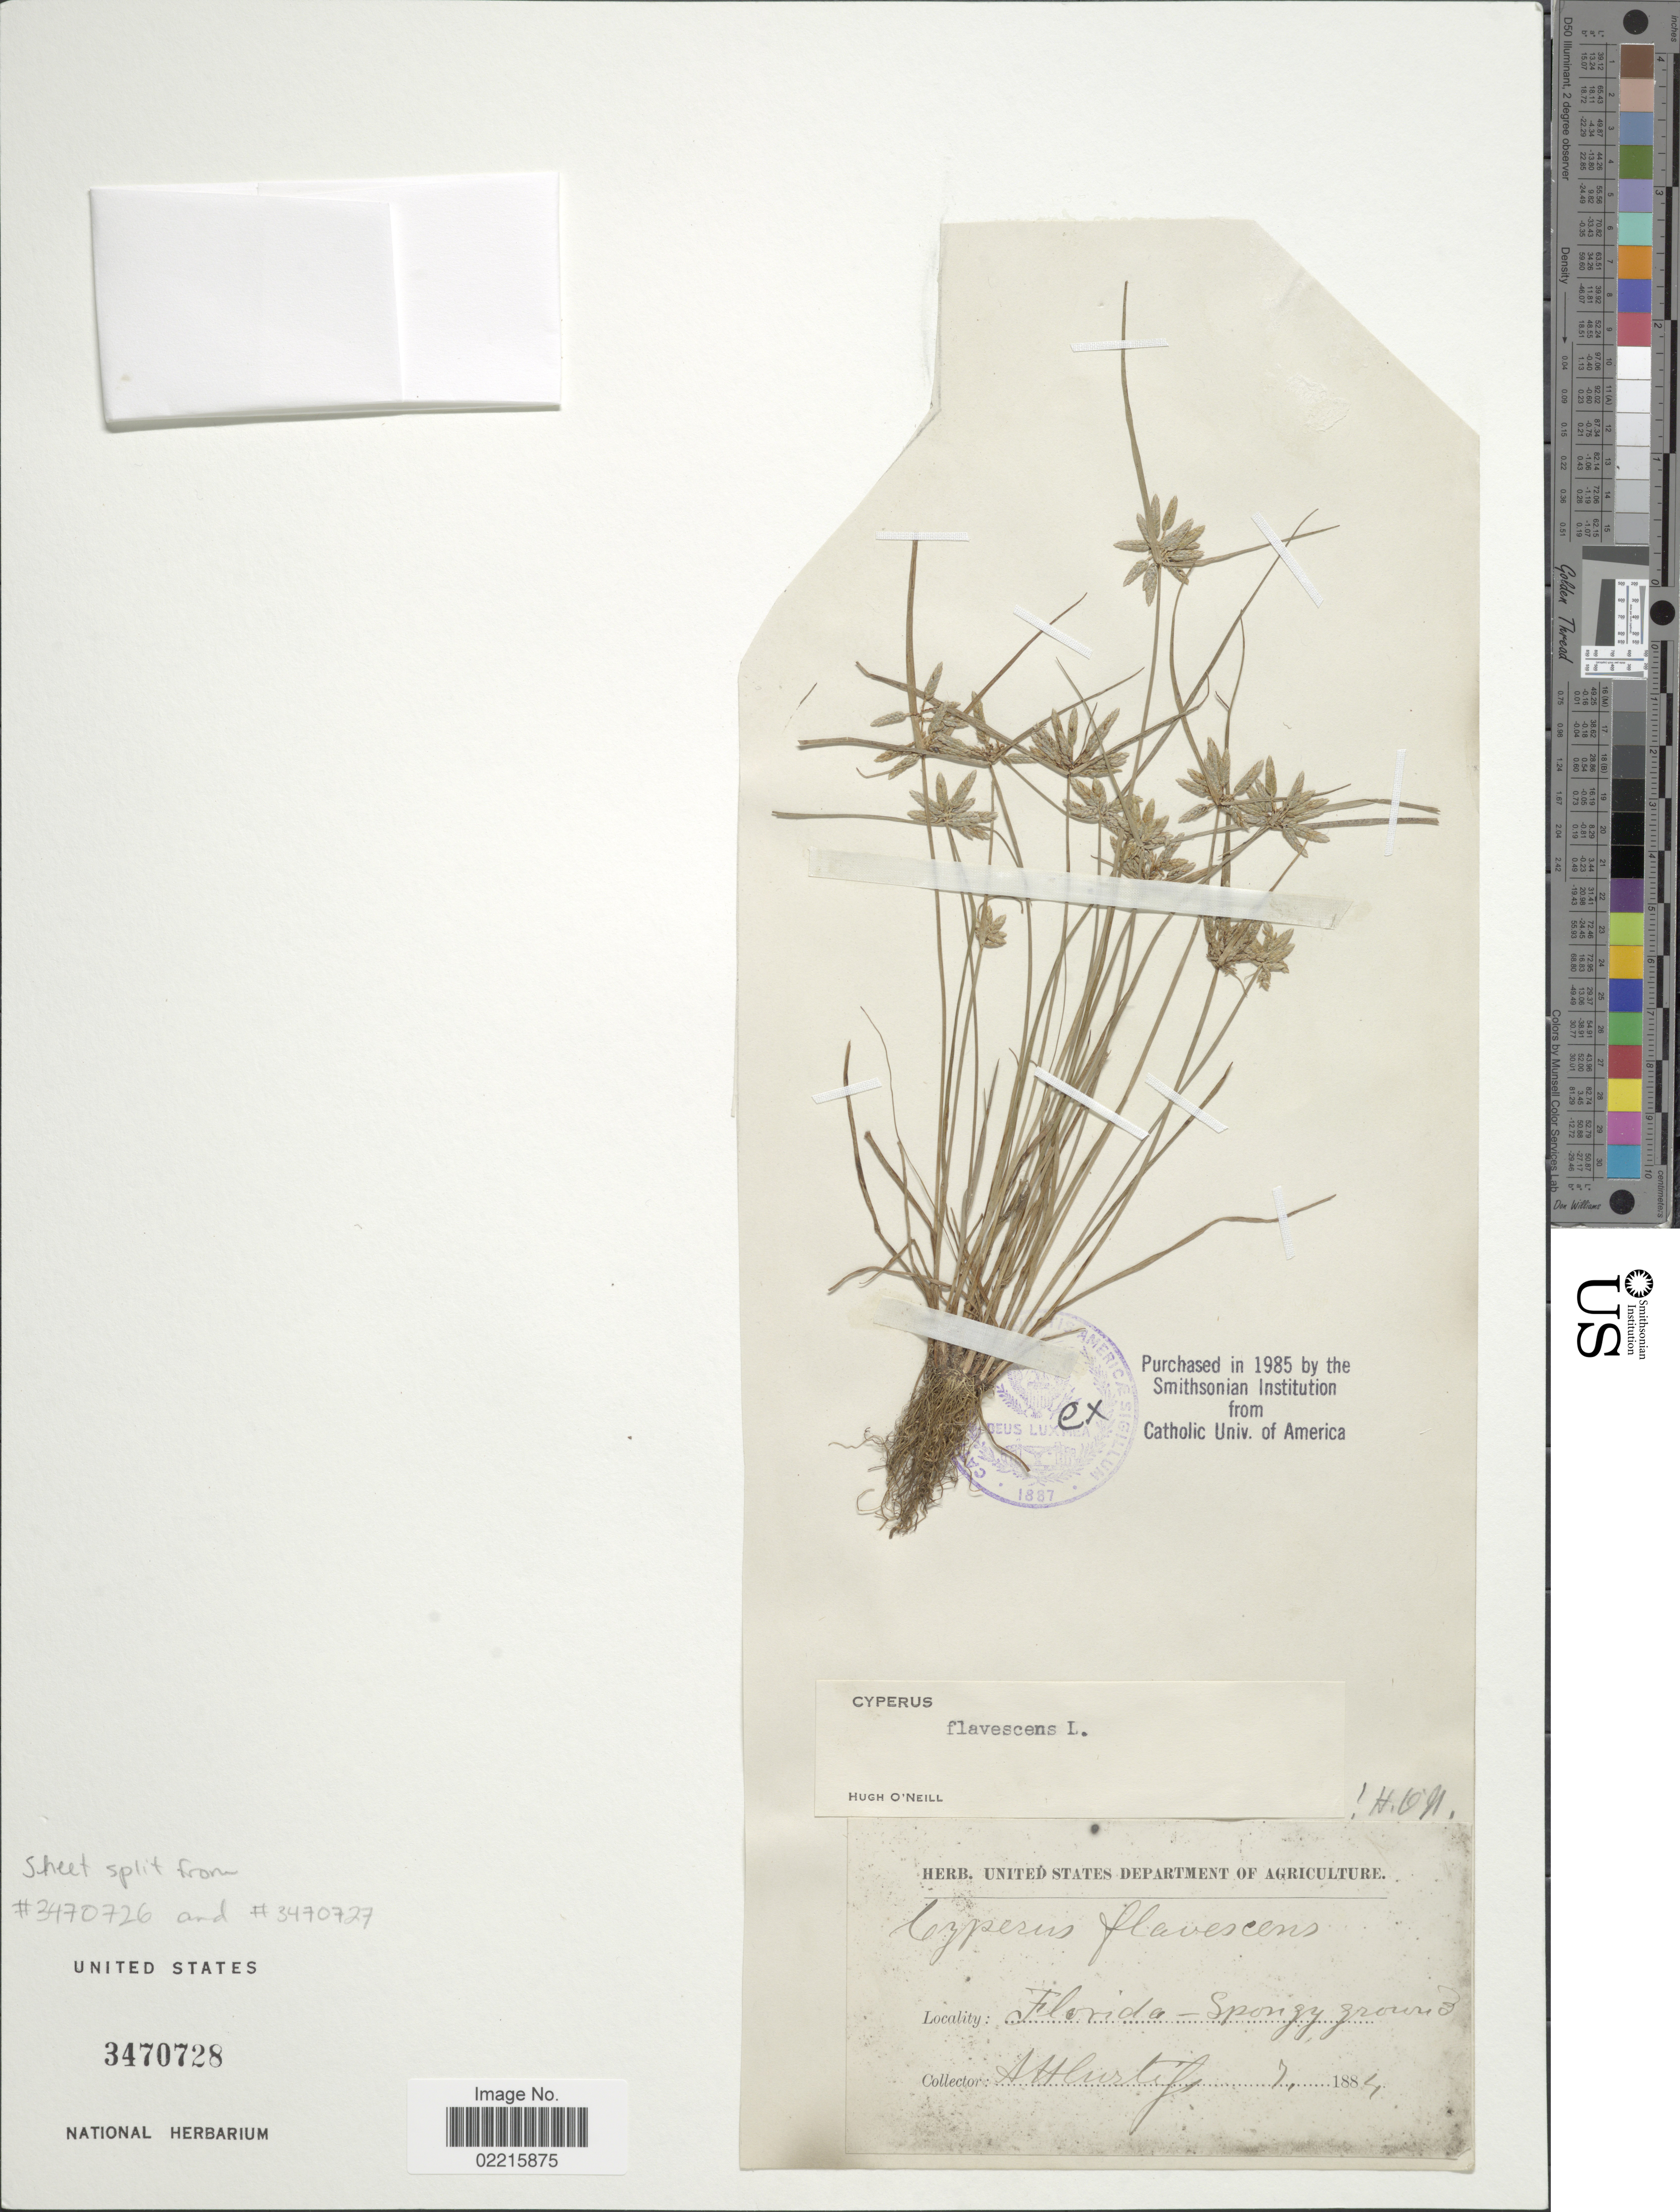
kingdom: Plantae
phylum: Tracheophyta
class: Liliopsida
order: Poales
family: Cyperaceae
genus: Cyperus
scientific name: Cyperus flavescens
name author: L.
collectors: A. H. Curtiss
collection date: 1884-07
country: United States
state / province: Florida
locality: Spongy ground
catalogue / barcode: US 3470728